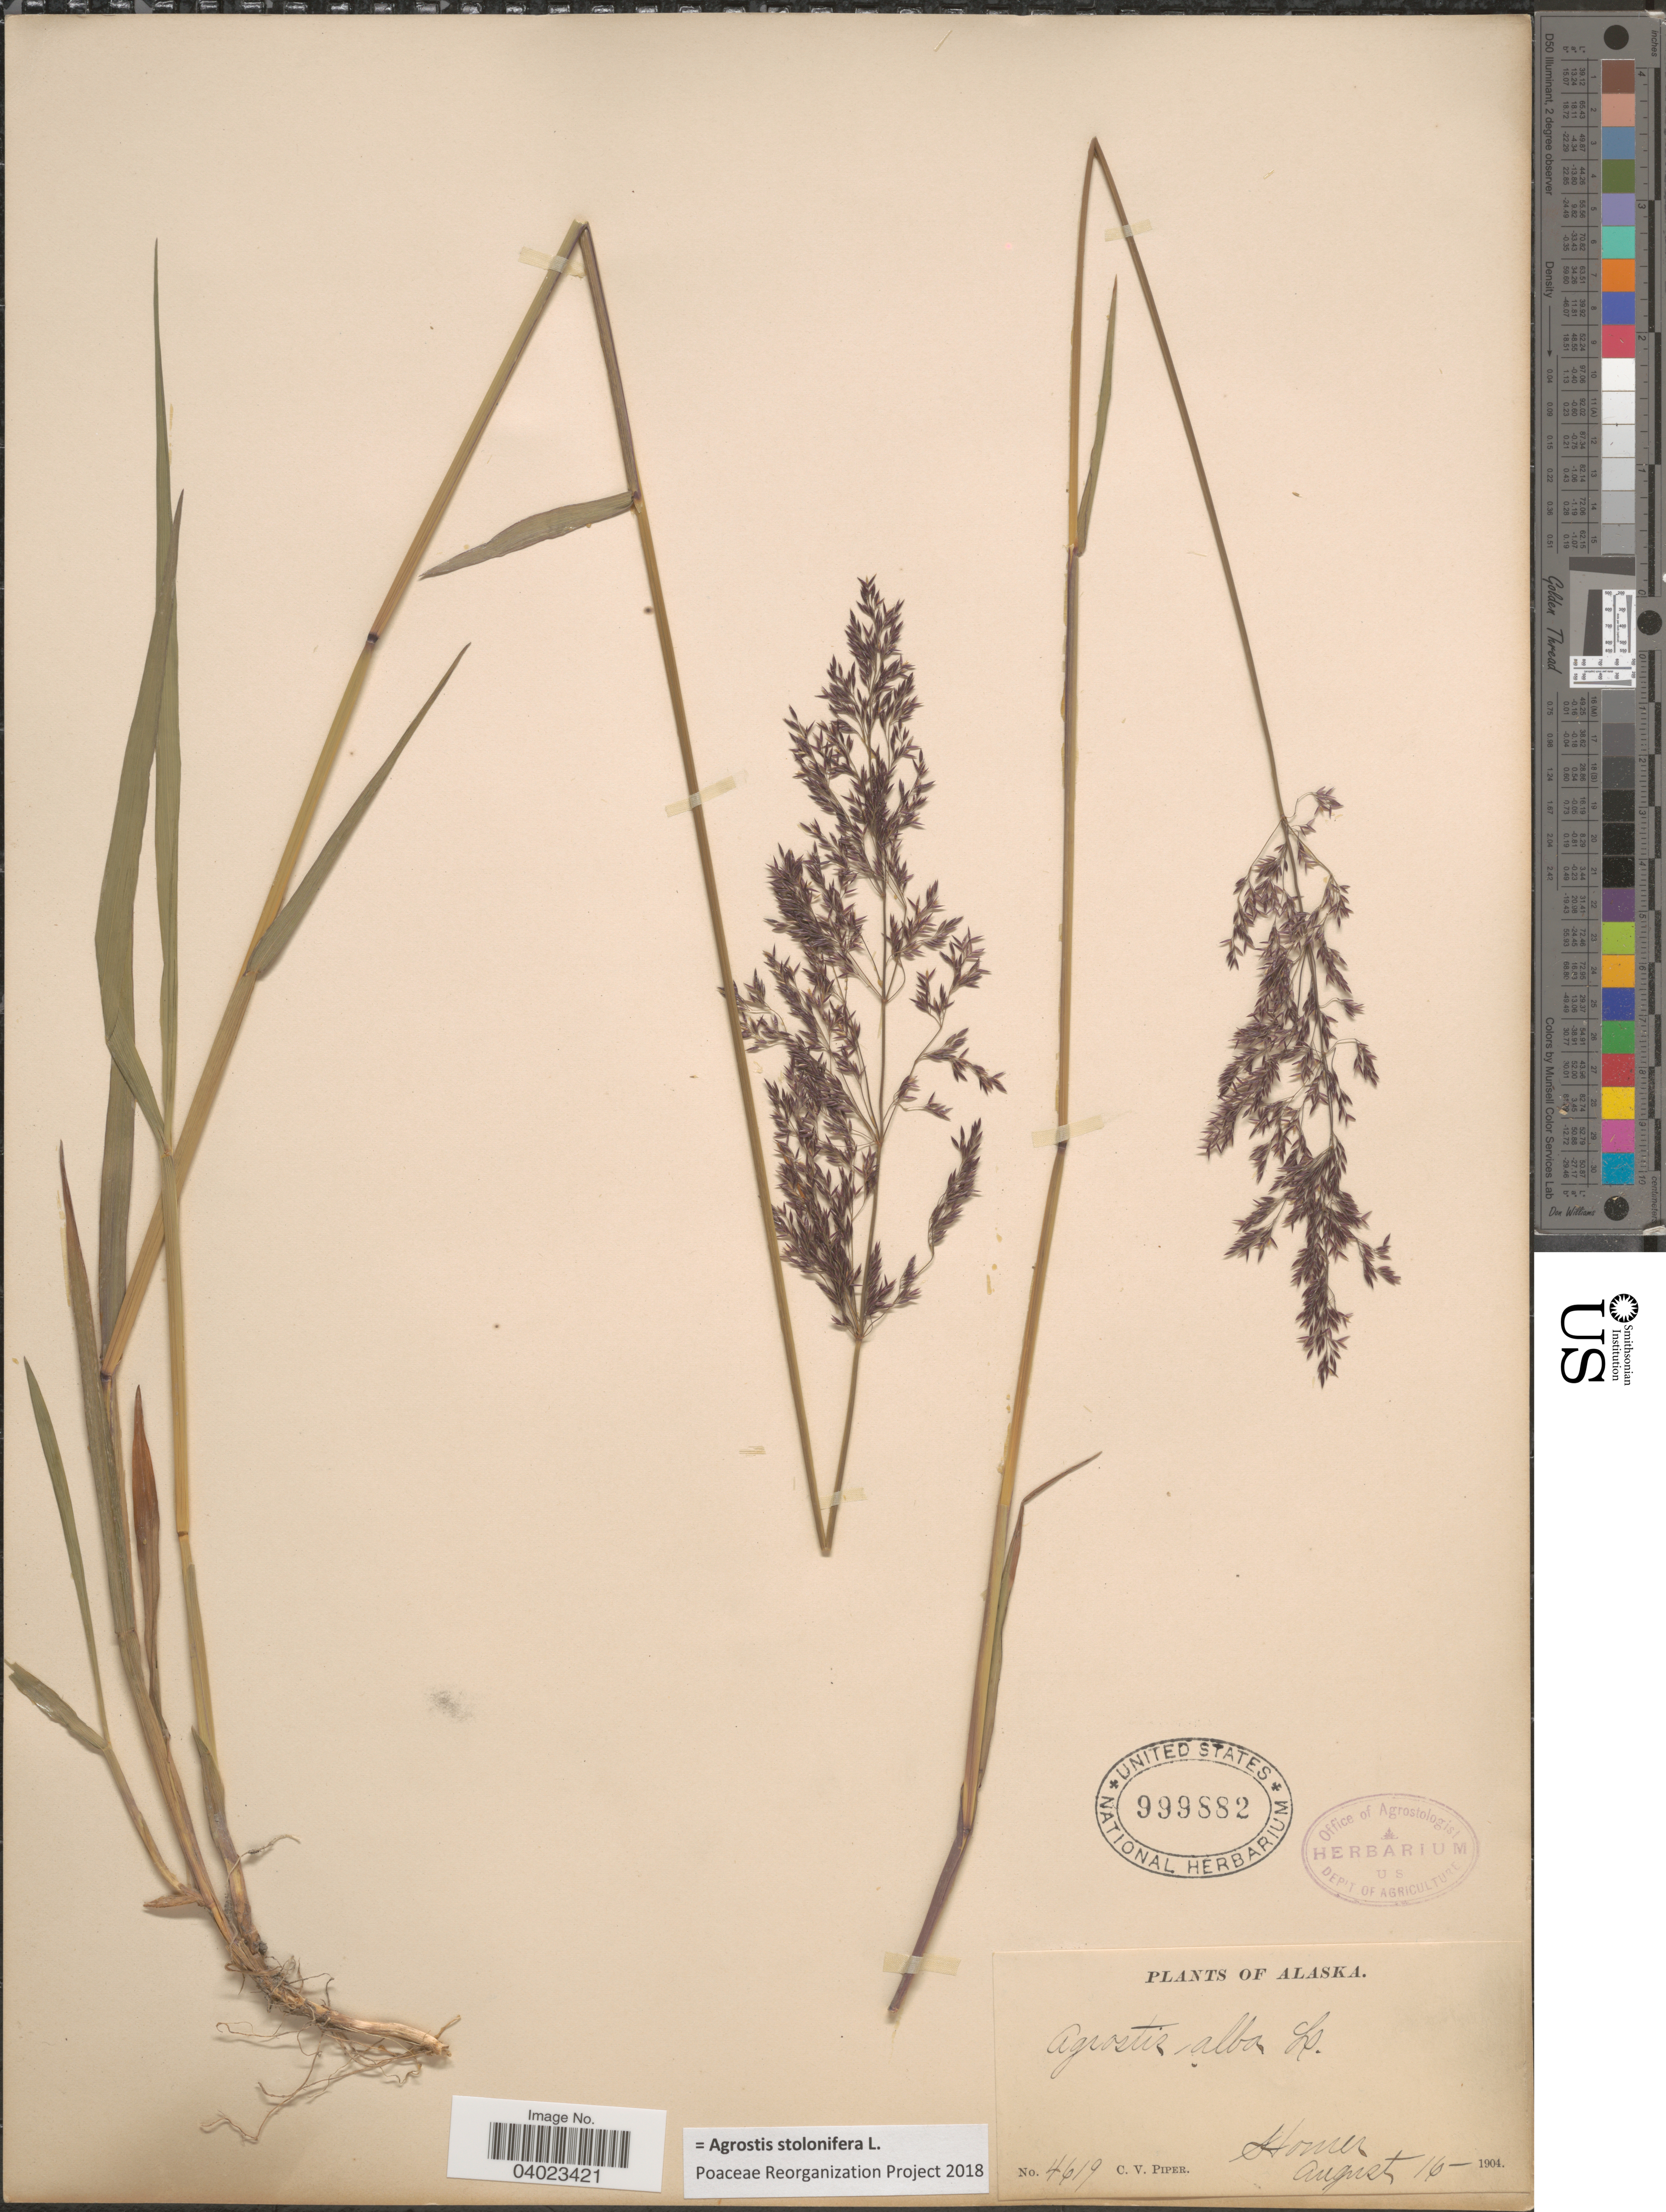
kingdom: Plantae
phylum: Tracheophyta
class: Liliopsida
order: Poales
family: Poaceae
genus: Agrostis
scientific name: Agrostis stolonifera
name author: L.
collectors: C. V. Piper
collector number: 4619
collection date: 1904-08-16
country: United States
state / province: Alaska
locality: Homer.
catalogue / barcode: US 999882